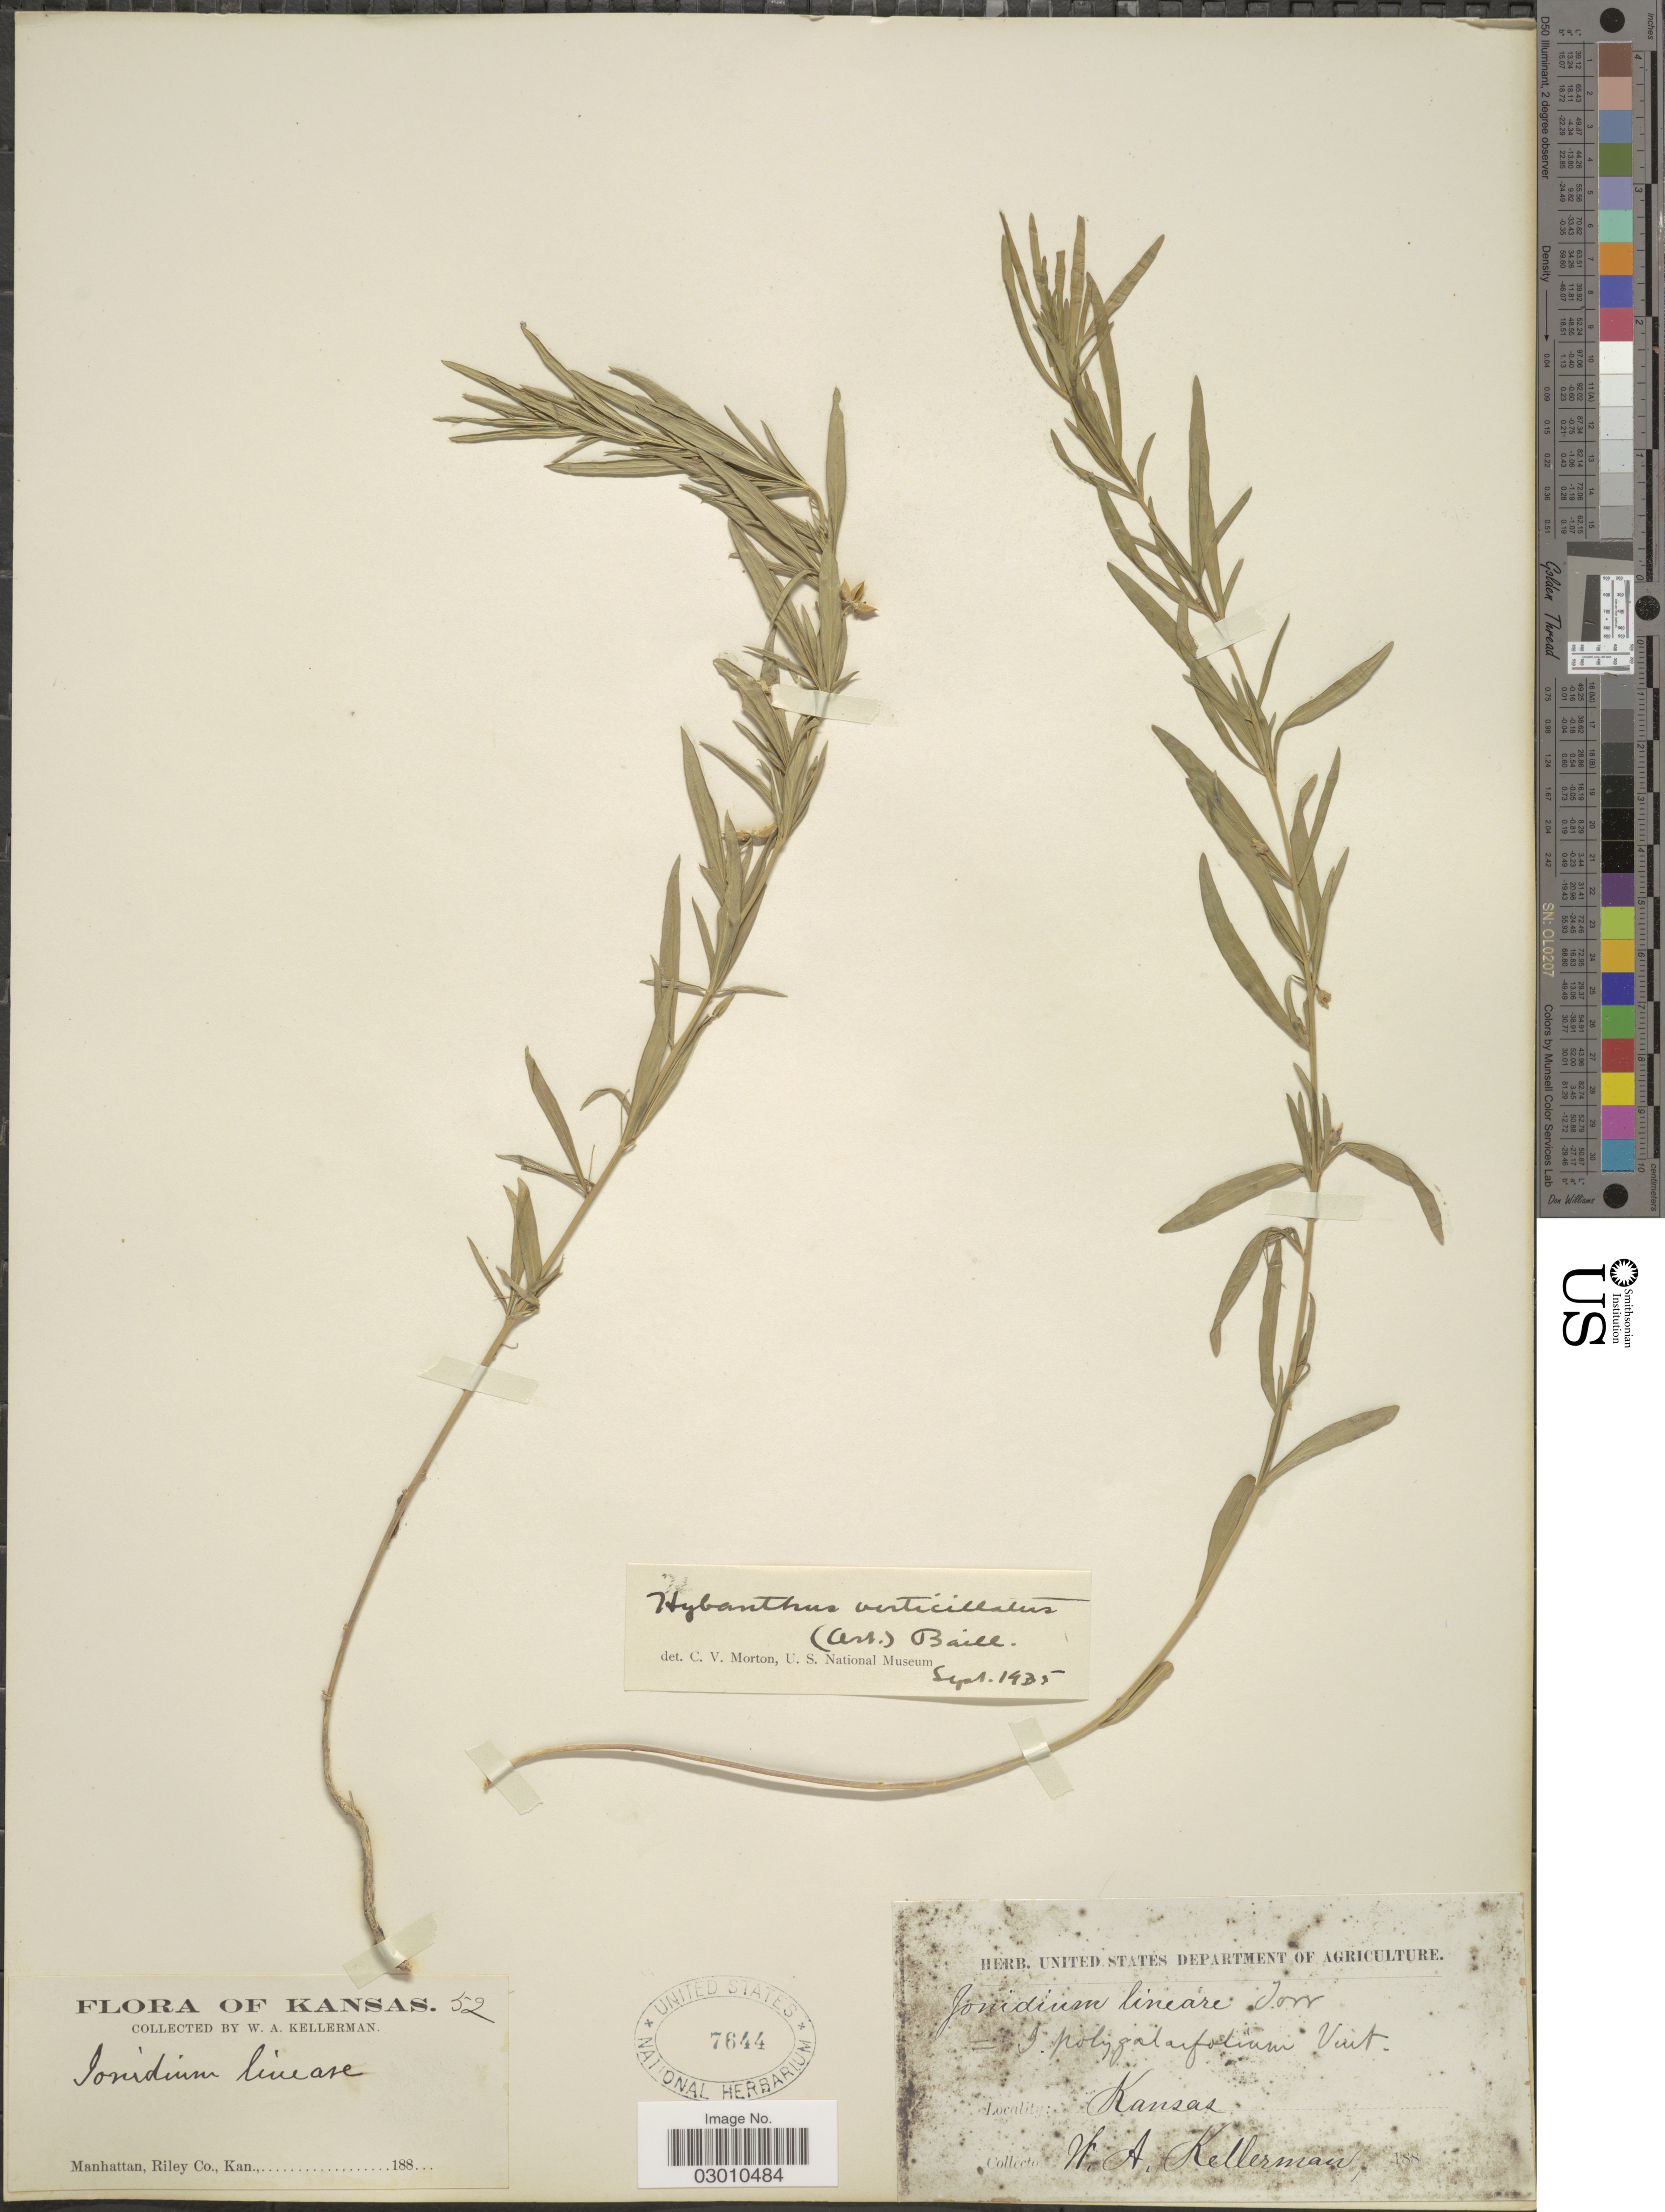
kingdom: Plantae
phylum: Tracheophyta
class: Magnoliopsida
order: Malpighiales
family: Violaceae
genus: Pombalia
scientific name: Pombalia verticillata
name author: (Ortega) Paula-Souza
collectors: W. Kellerman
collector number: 52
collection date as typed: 188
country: United States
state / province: Kansas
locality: Manhattan, Riley Co.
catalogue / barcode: US 7644